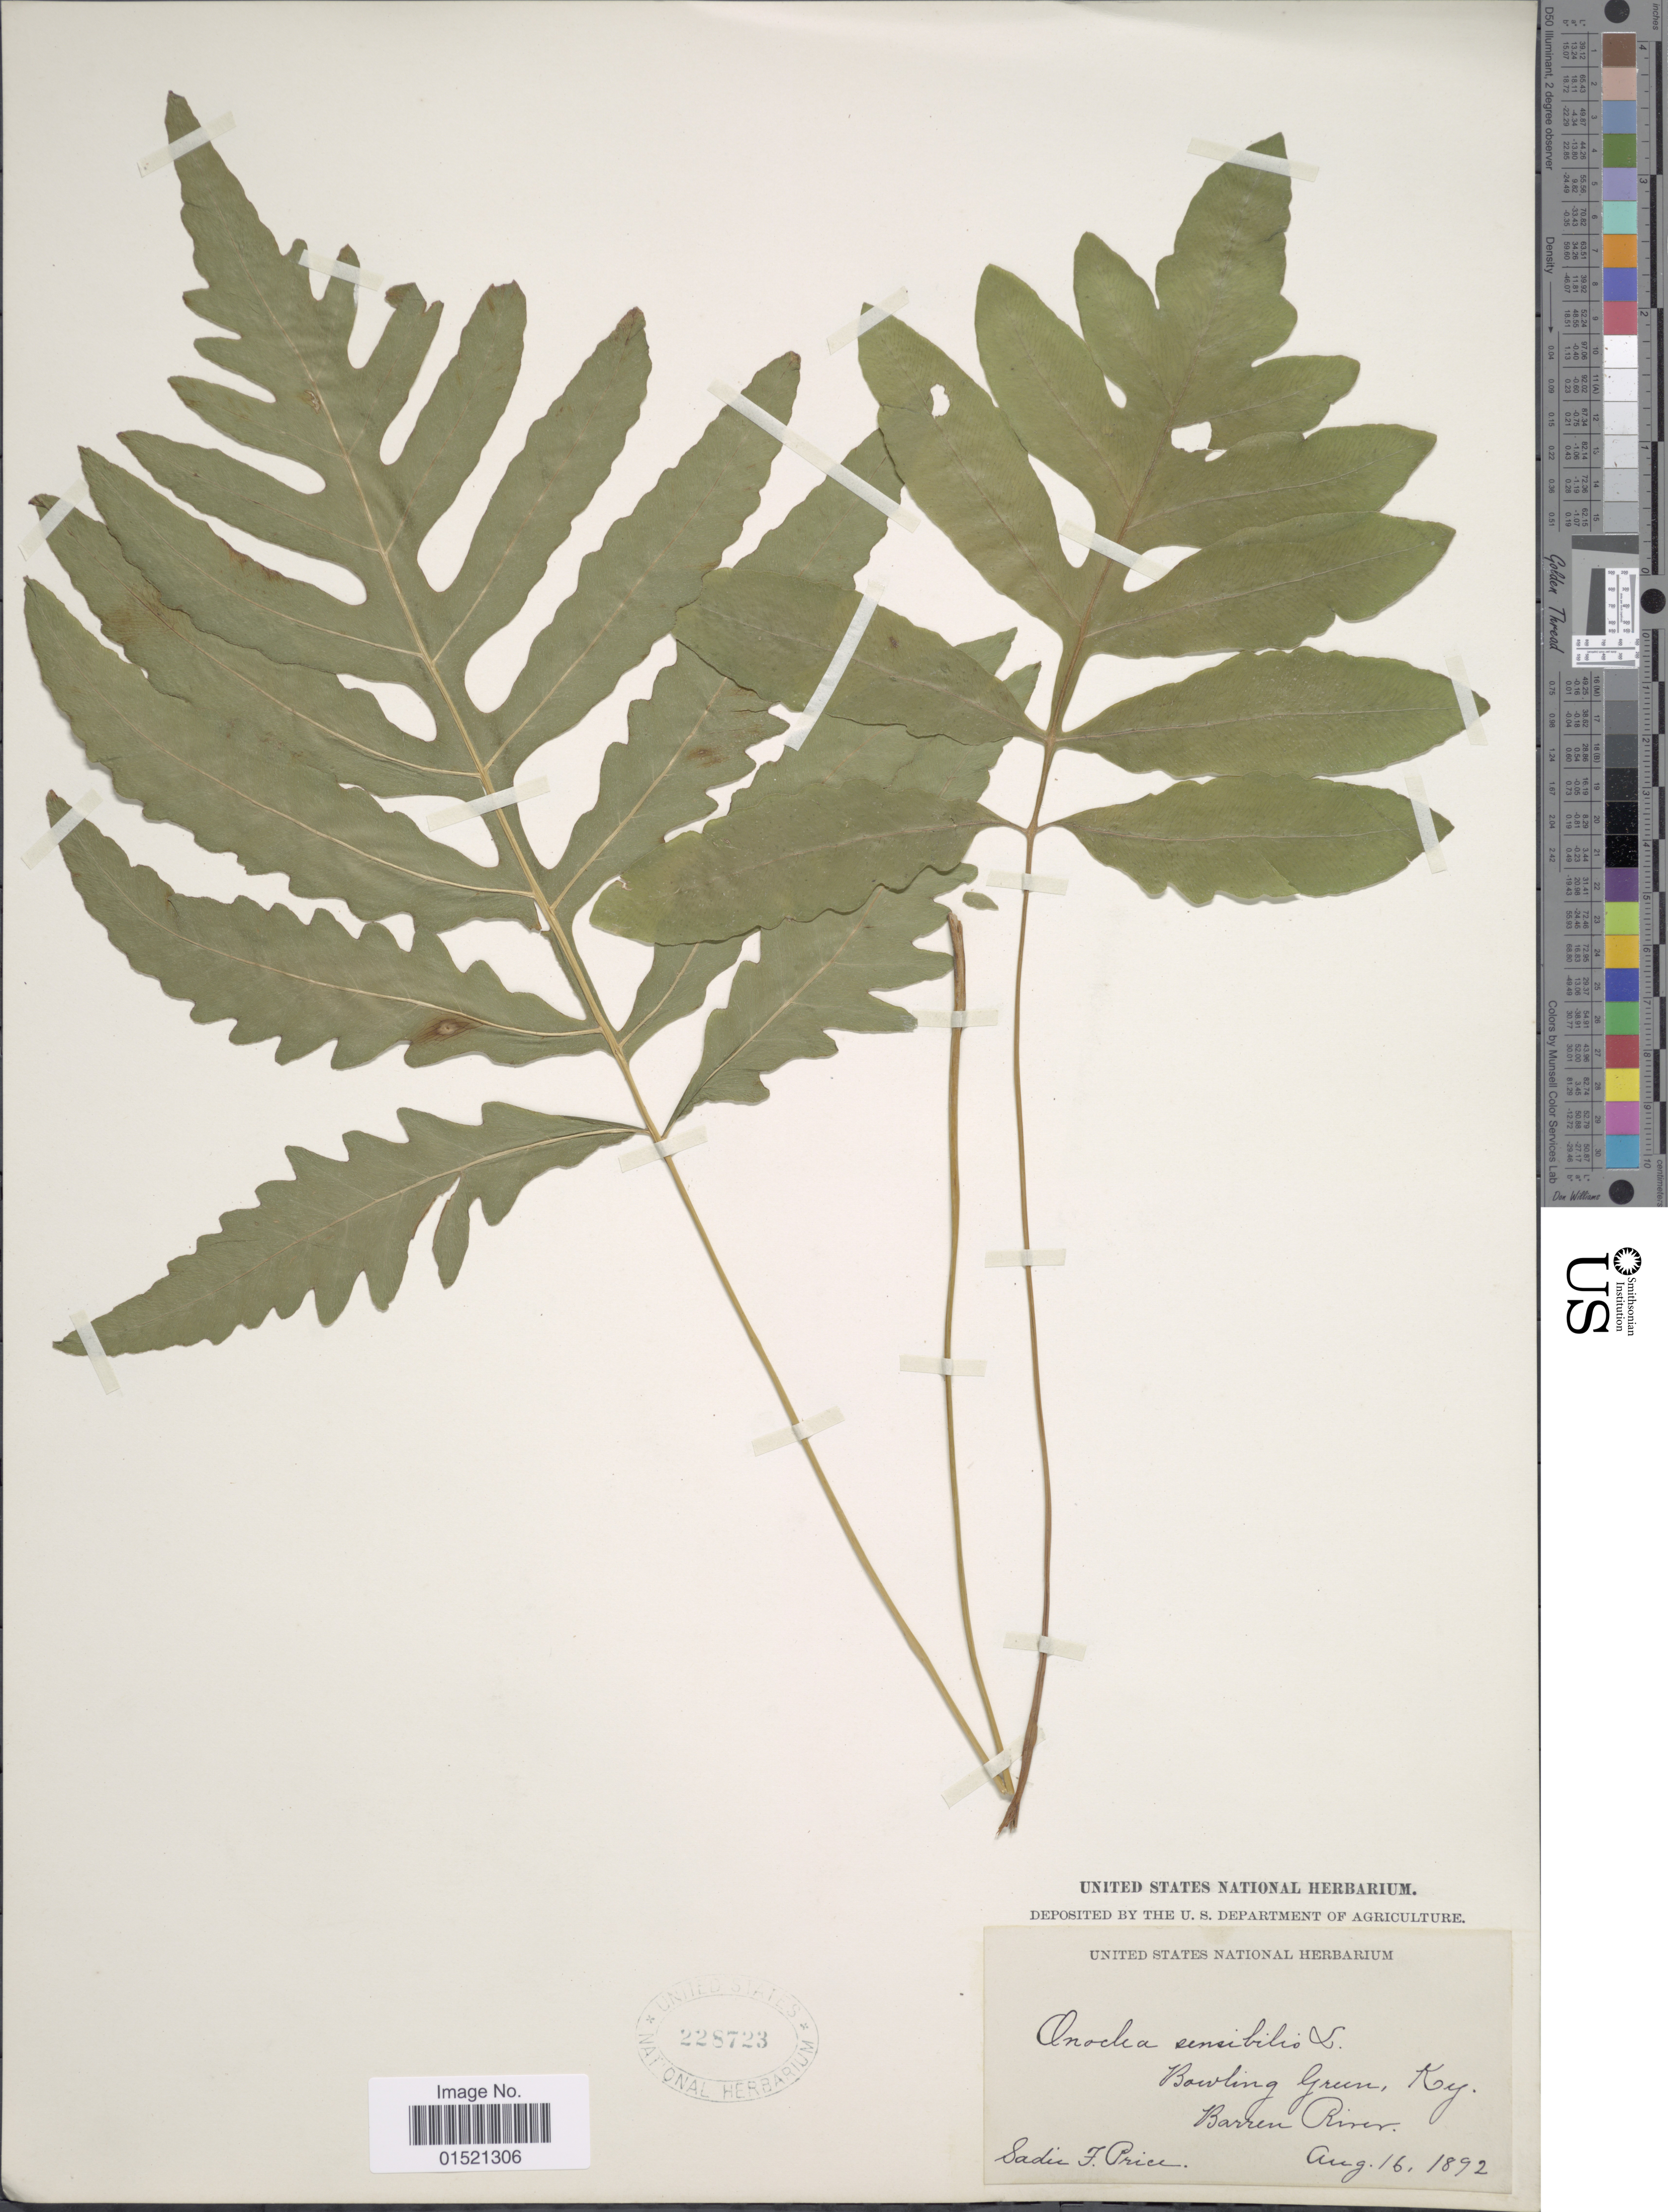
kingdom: Plantae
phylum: Tracheophyta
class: Polypodiopsida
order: Polypodiales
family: Onocleaceae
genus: Onoclea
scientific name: Onoclea sensibilis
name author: L.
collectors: S. Price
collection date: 1892-08-16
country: United States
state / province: Kentucky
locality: Bowling Green, Barren River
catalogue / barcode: US 228723